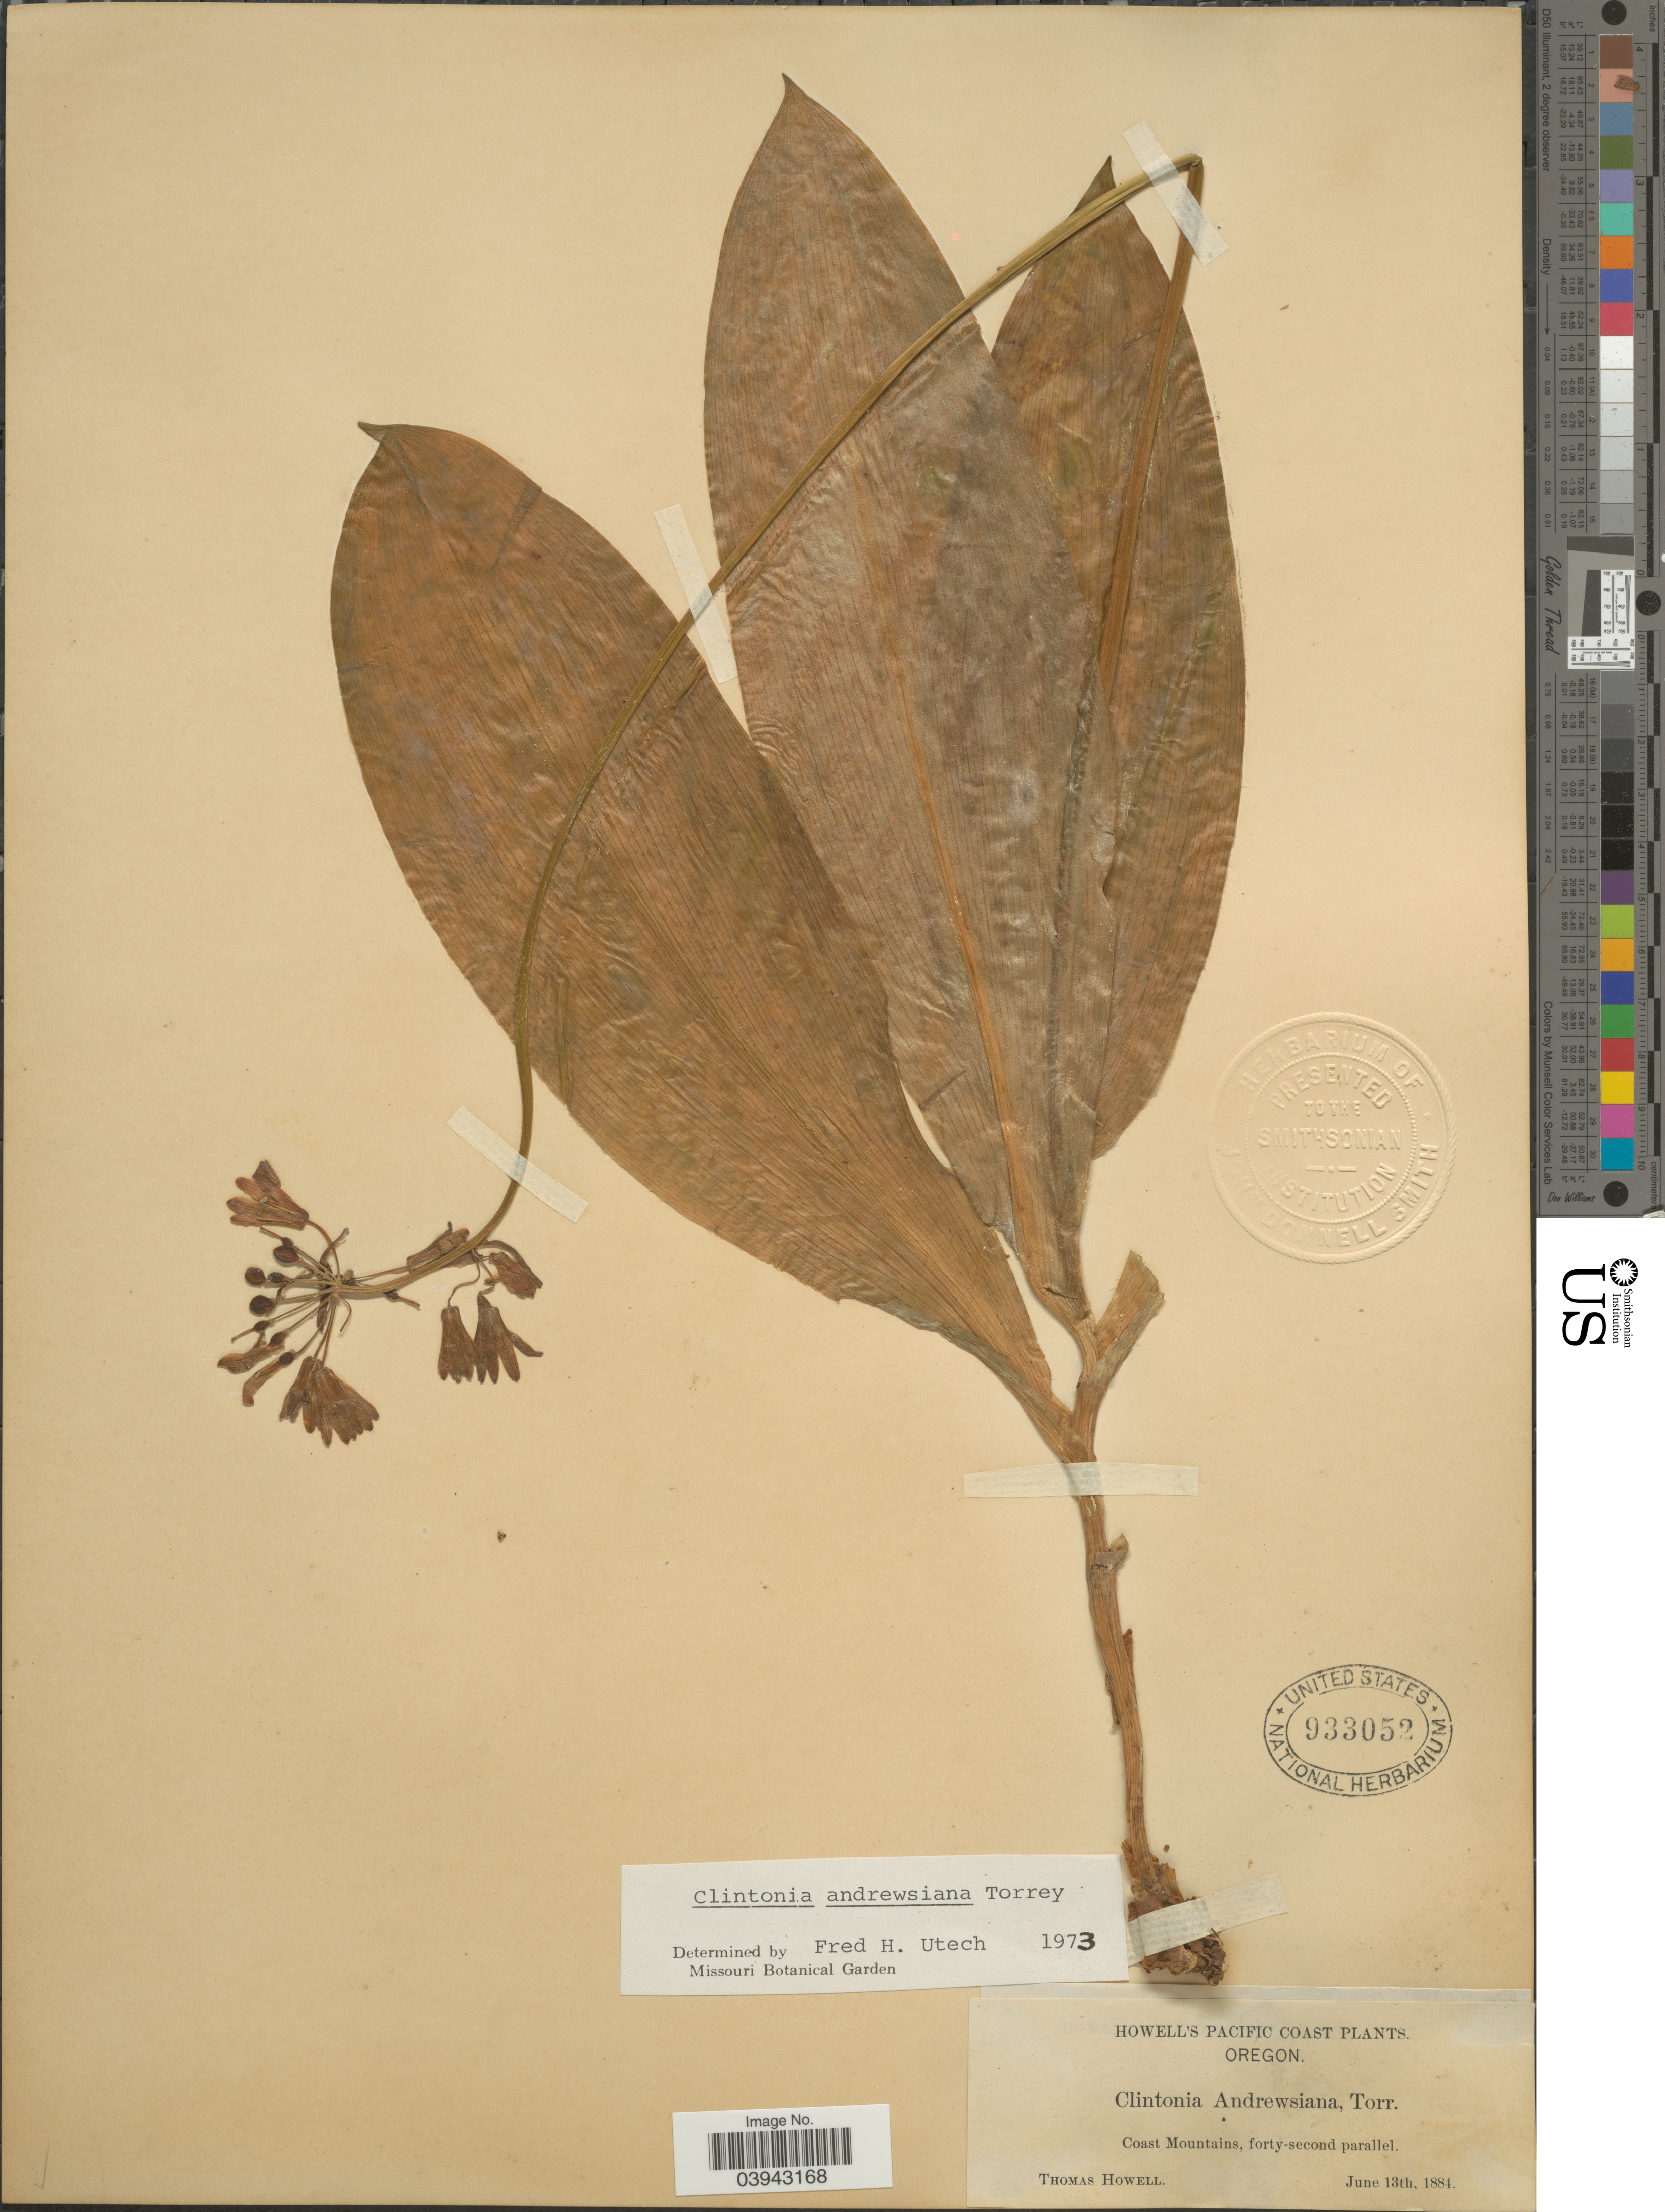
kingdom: Plantae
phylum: Tracheophyta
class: Liliopsida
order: Liliales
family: Liliaceae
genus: Clintonia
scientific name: Clintonia andrewsiana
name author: Torr.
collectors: T. Howell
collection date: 1884-06-13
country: United States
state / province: Oregon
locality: Pacific Coast. Coast Mountains, forty-second parallel.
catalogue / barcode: US 933052